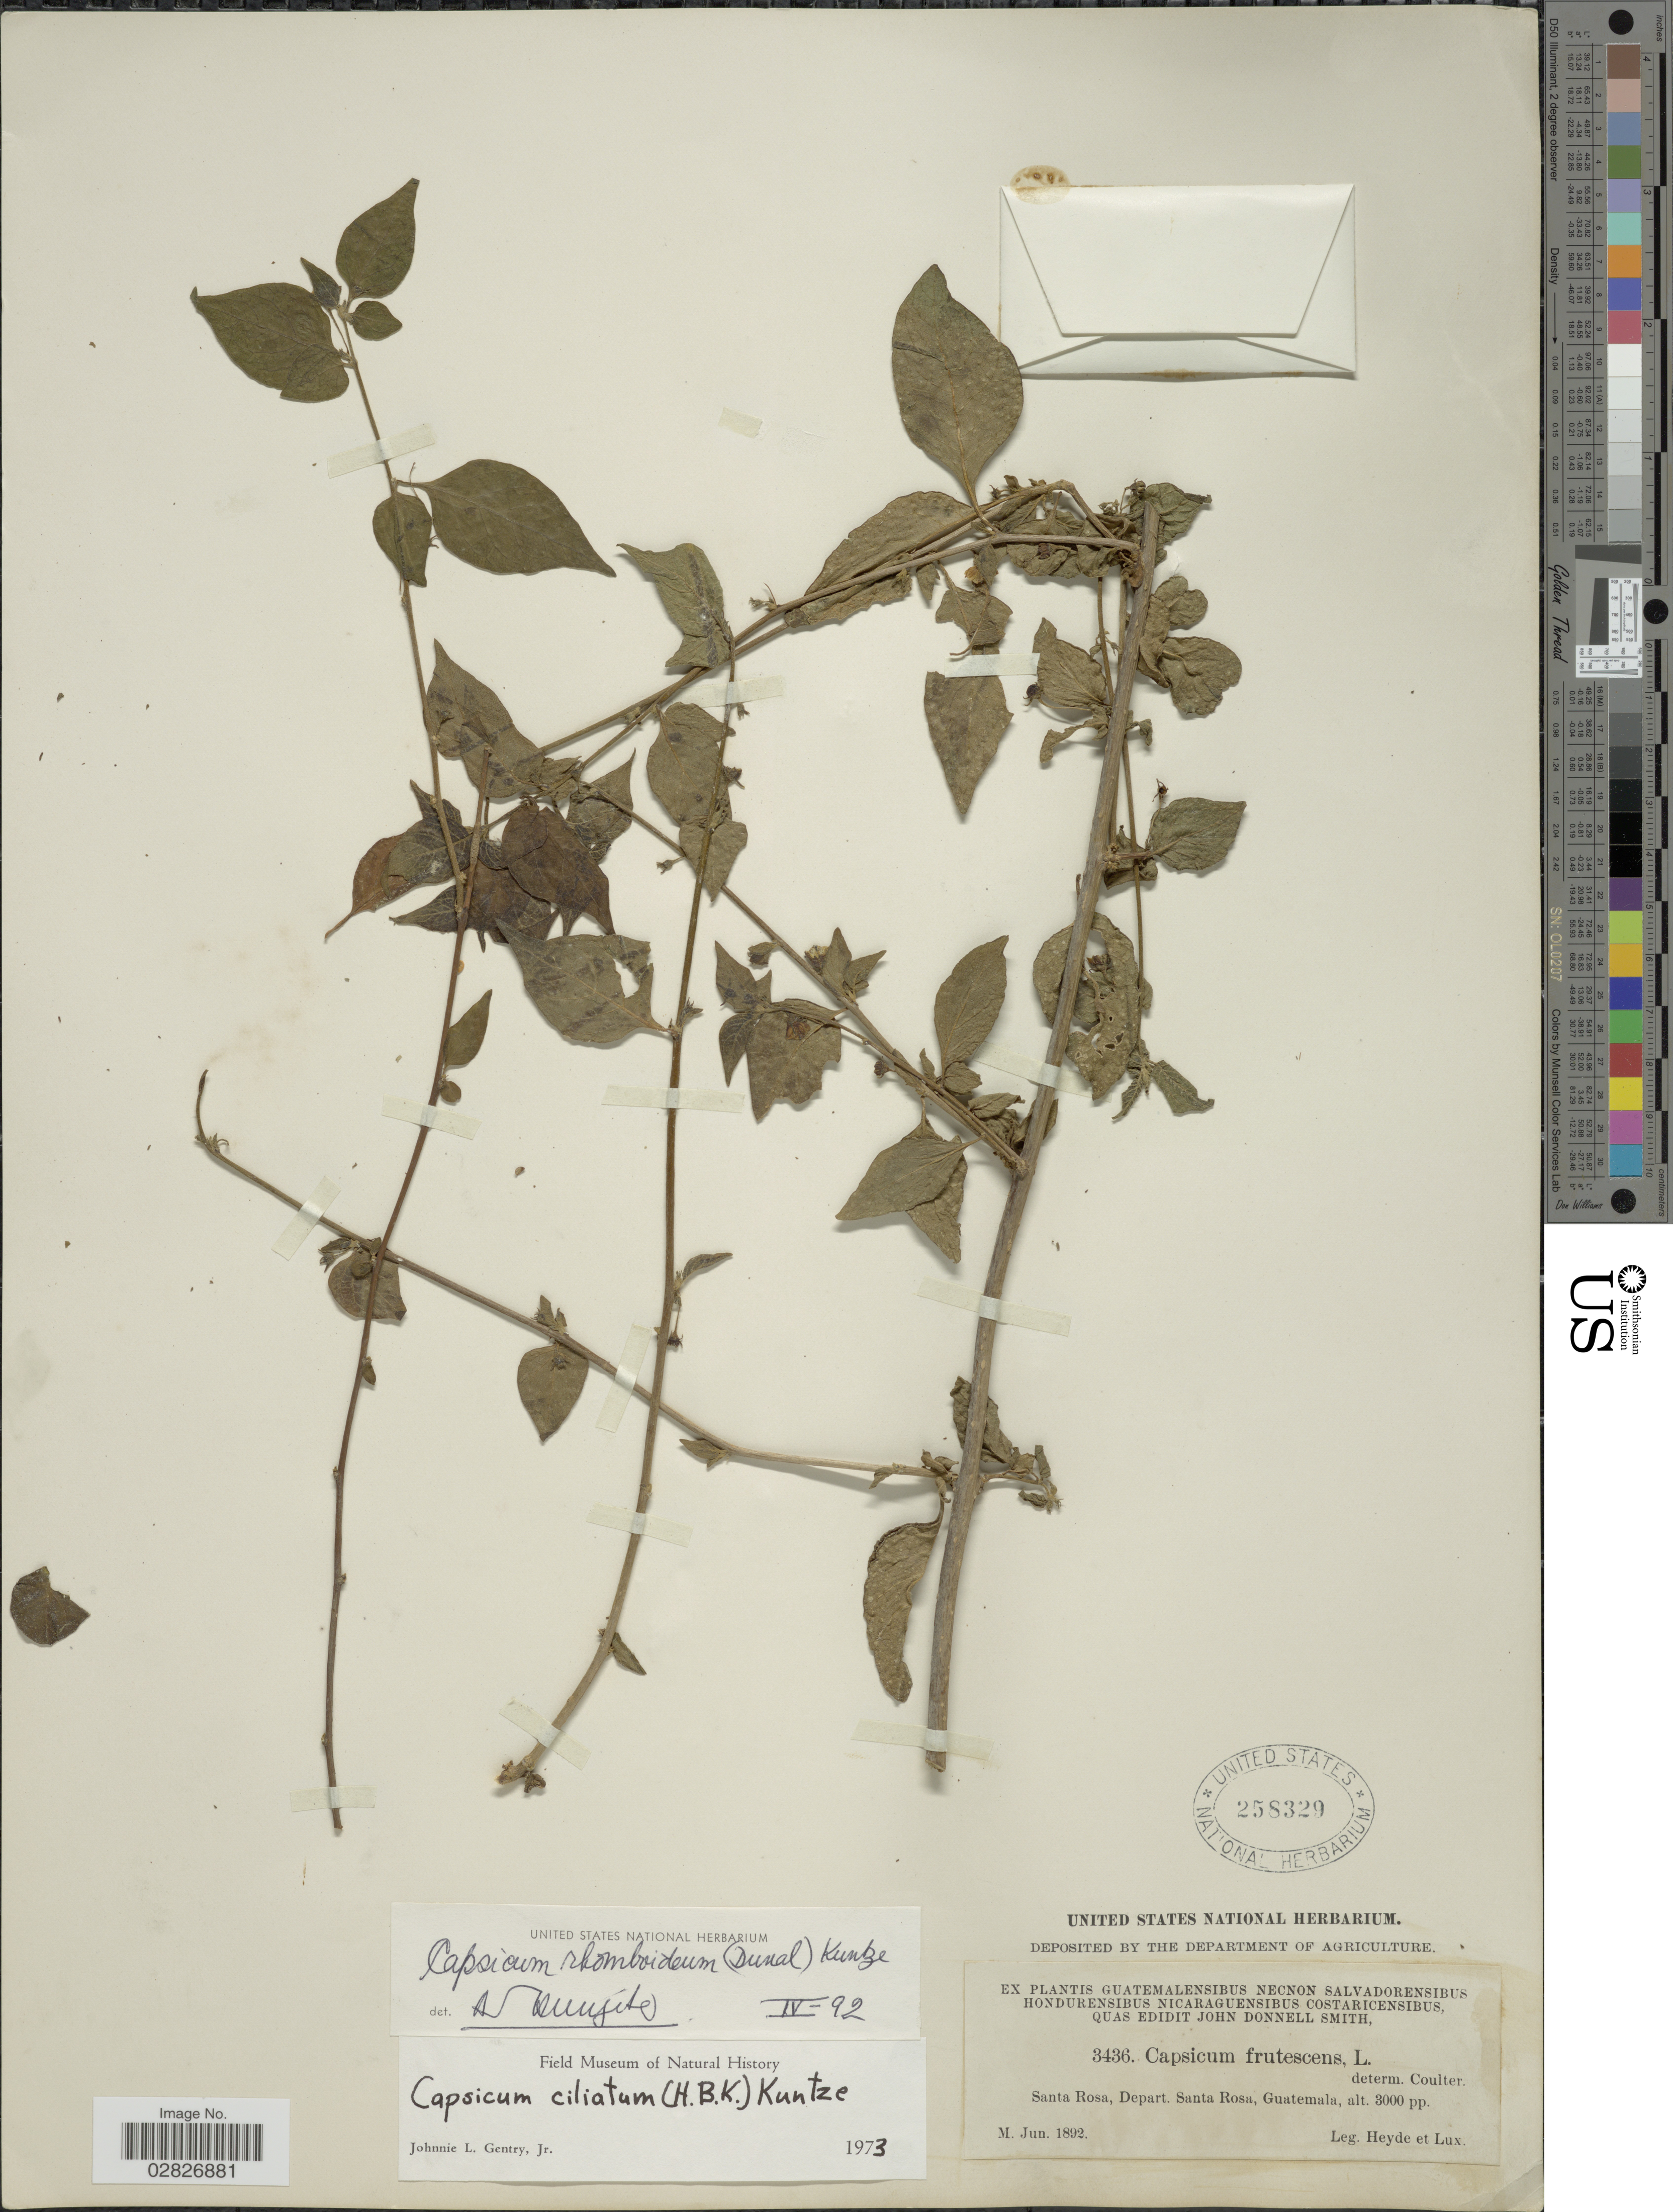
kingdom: Plantae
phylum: Tracheophyta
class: Magnoliopsida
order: Solanales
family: Solanaceae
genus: Capsicum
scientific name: Capsicum ciliatum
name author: (Kunth) Kuntze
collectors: Heyde & Lux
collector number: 3436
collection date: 1892-06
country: Guatemala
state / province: Santa Rosa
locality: Santa Rosa, Depart. Santa Rosa.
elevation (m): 914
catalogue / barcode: US 258329